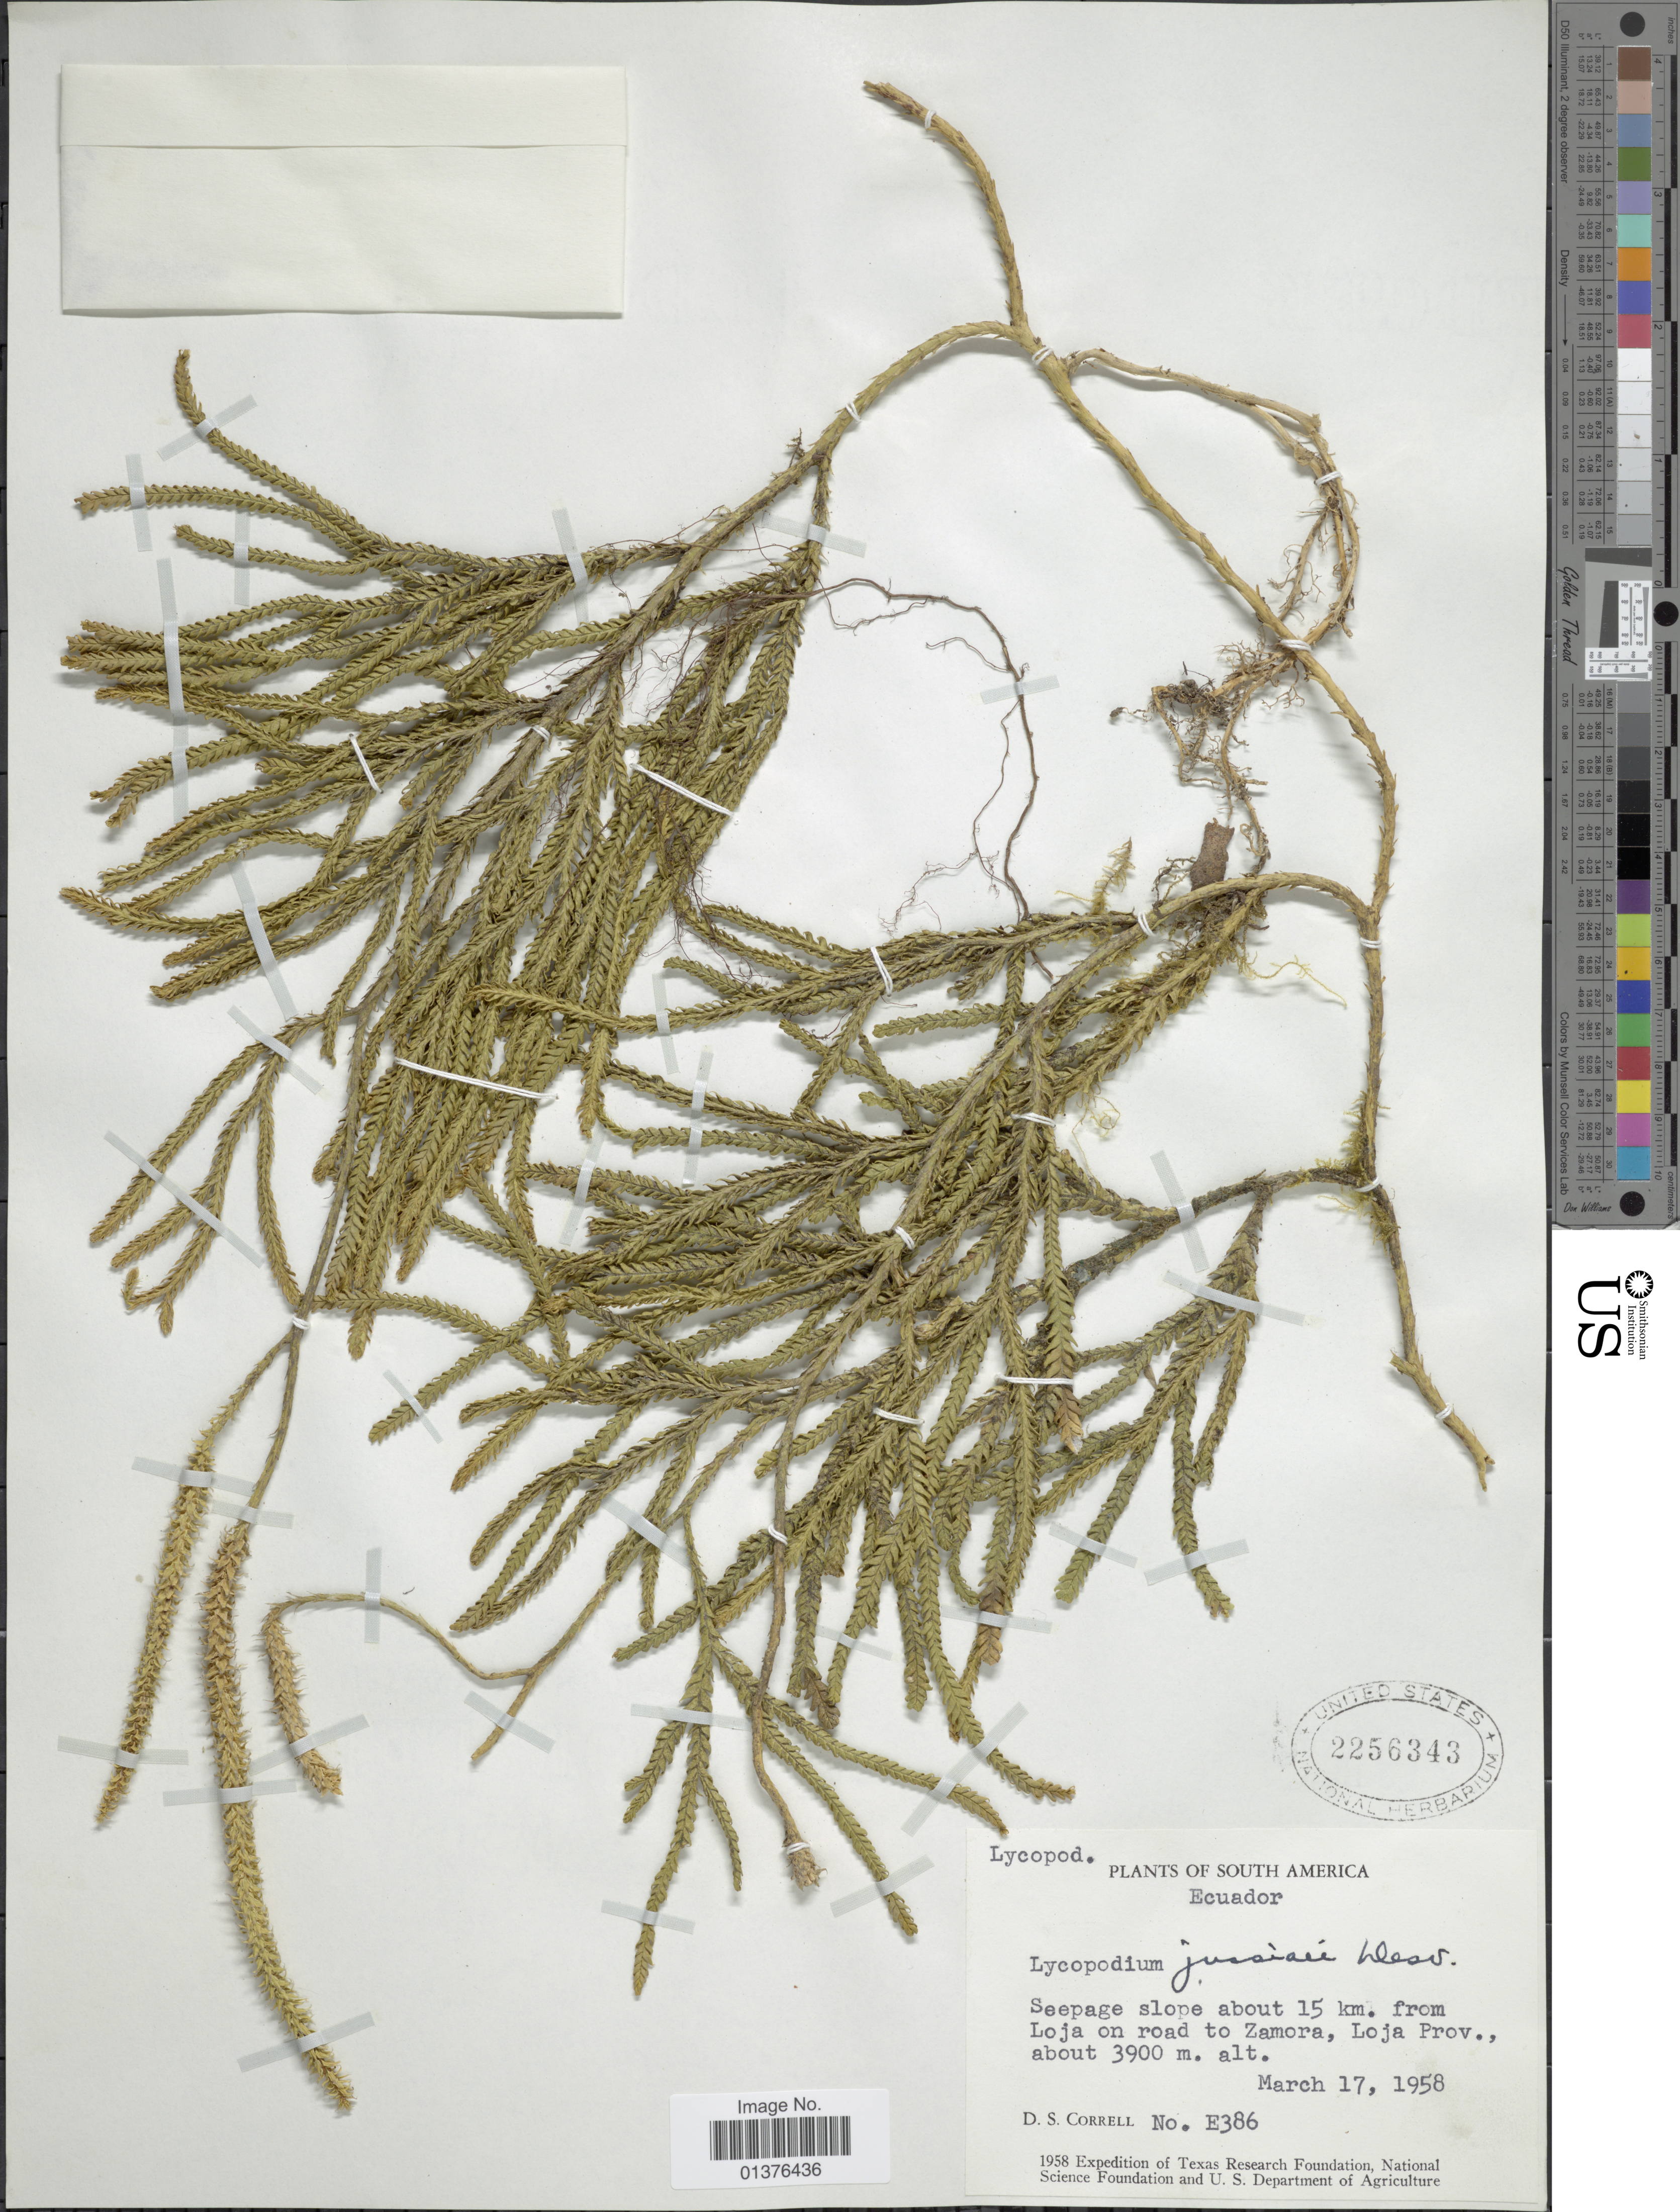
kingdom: Plantae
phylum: Tracheophyta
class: Lycopodiopsida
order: Lycopodiales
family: Lycopodiaceae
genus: Diphasium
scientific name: Diphasium jussiaei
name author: (Desv.) C. Presl ex Rothm.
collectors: D. S. Correll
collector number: E386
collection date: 1958-03-17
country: Ecuador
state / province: Loja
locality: Seepage slope about 15km from Loja on road to Zamora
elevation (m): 3900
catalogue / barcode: US 2256343